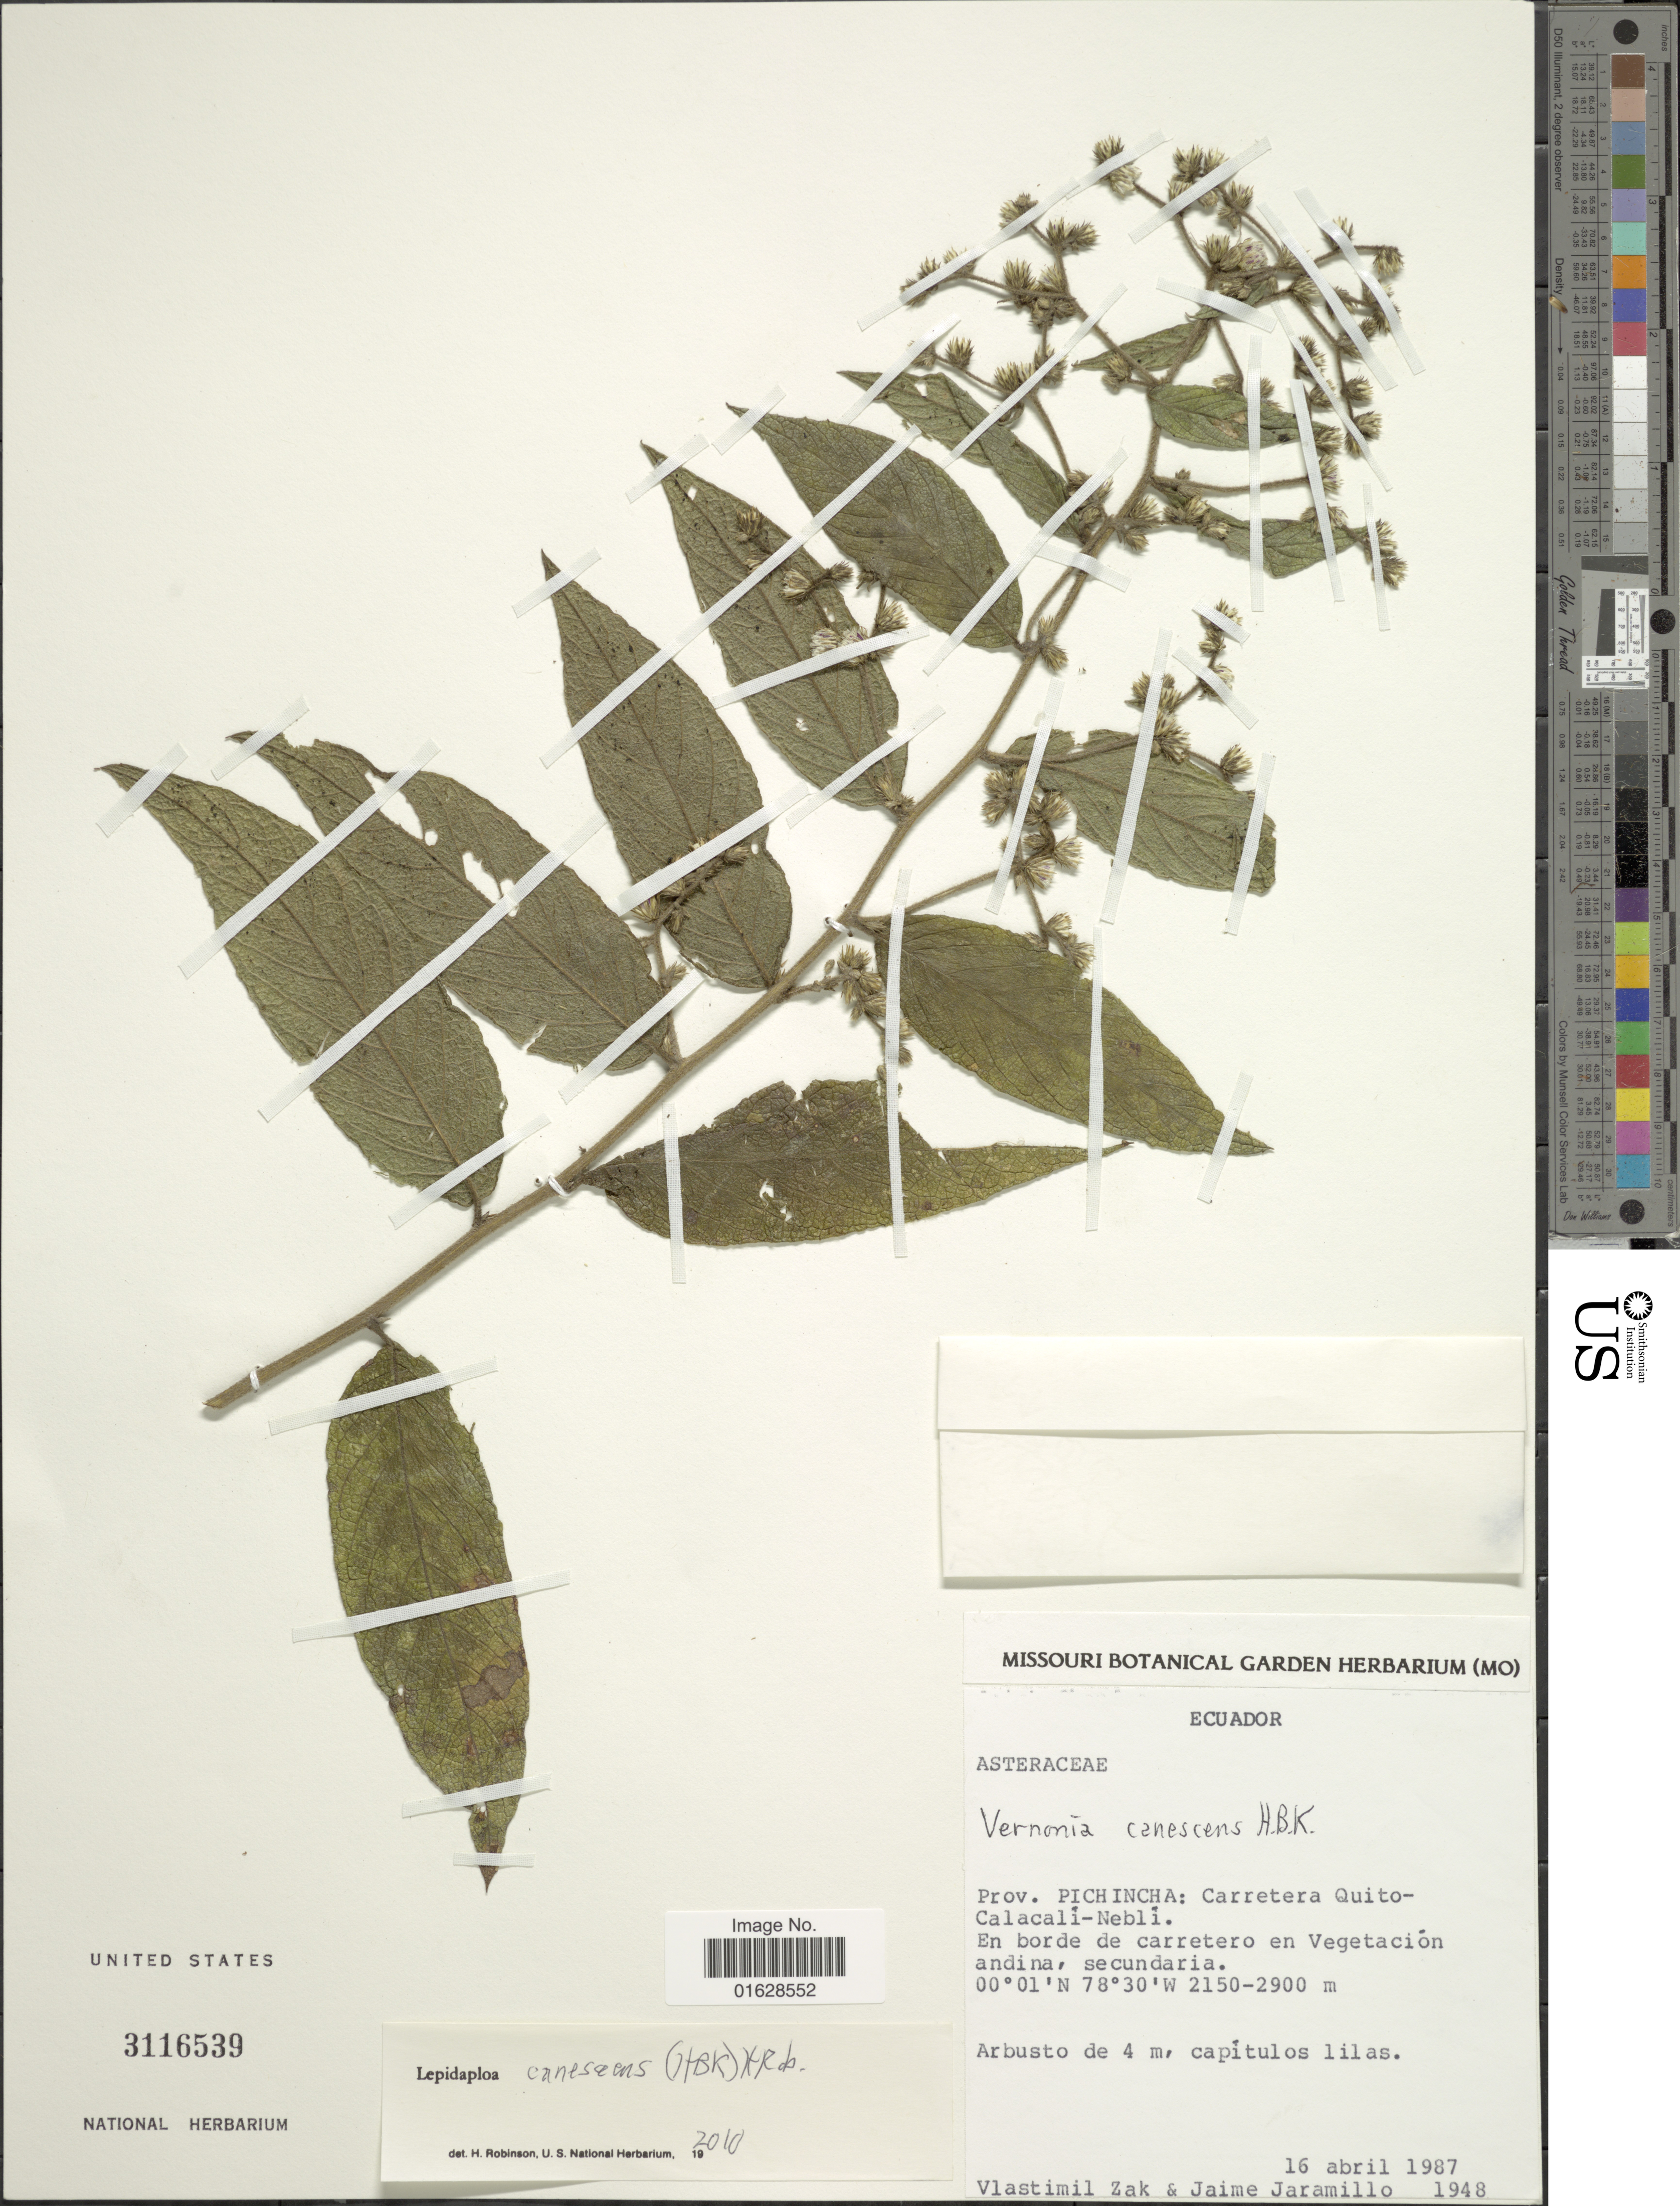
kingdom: Plantae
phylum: Tracheophyta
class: Magnoliopsida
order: Asterales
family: Asteraceae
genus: Lepidaploa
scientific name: Lepidaploa canescens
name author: (Kunth) H. Rob.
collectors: V. Zak & J. Jaramillo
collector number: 1948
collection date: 1987-04-16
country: Ecuador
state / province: Pichincha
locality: Ecuador. Prov. Pichincha: Carretera Quito-Calacali-Nebli. En borde de carretero en Vegetacion andina, secundaria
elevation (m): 2150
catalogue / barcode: US 3116539